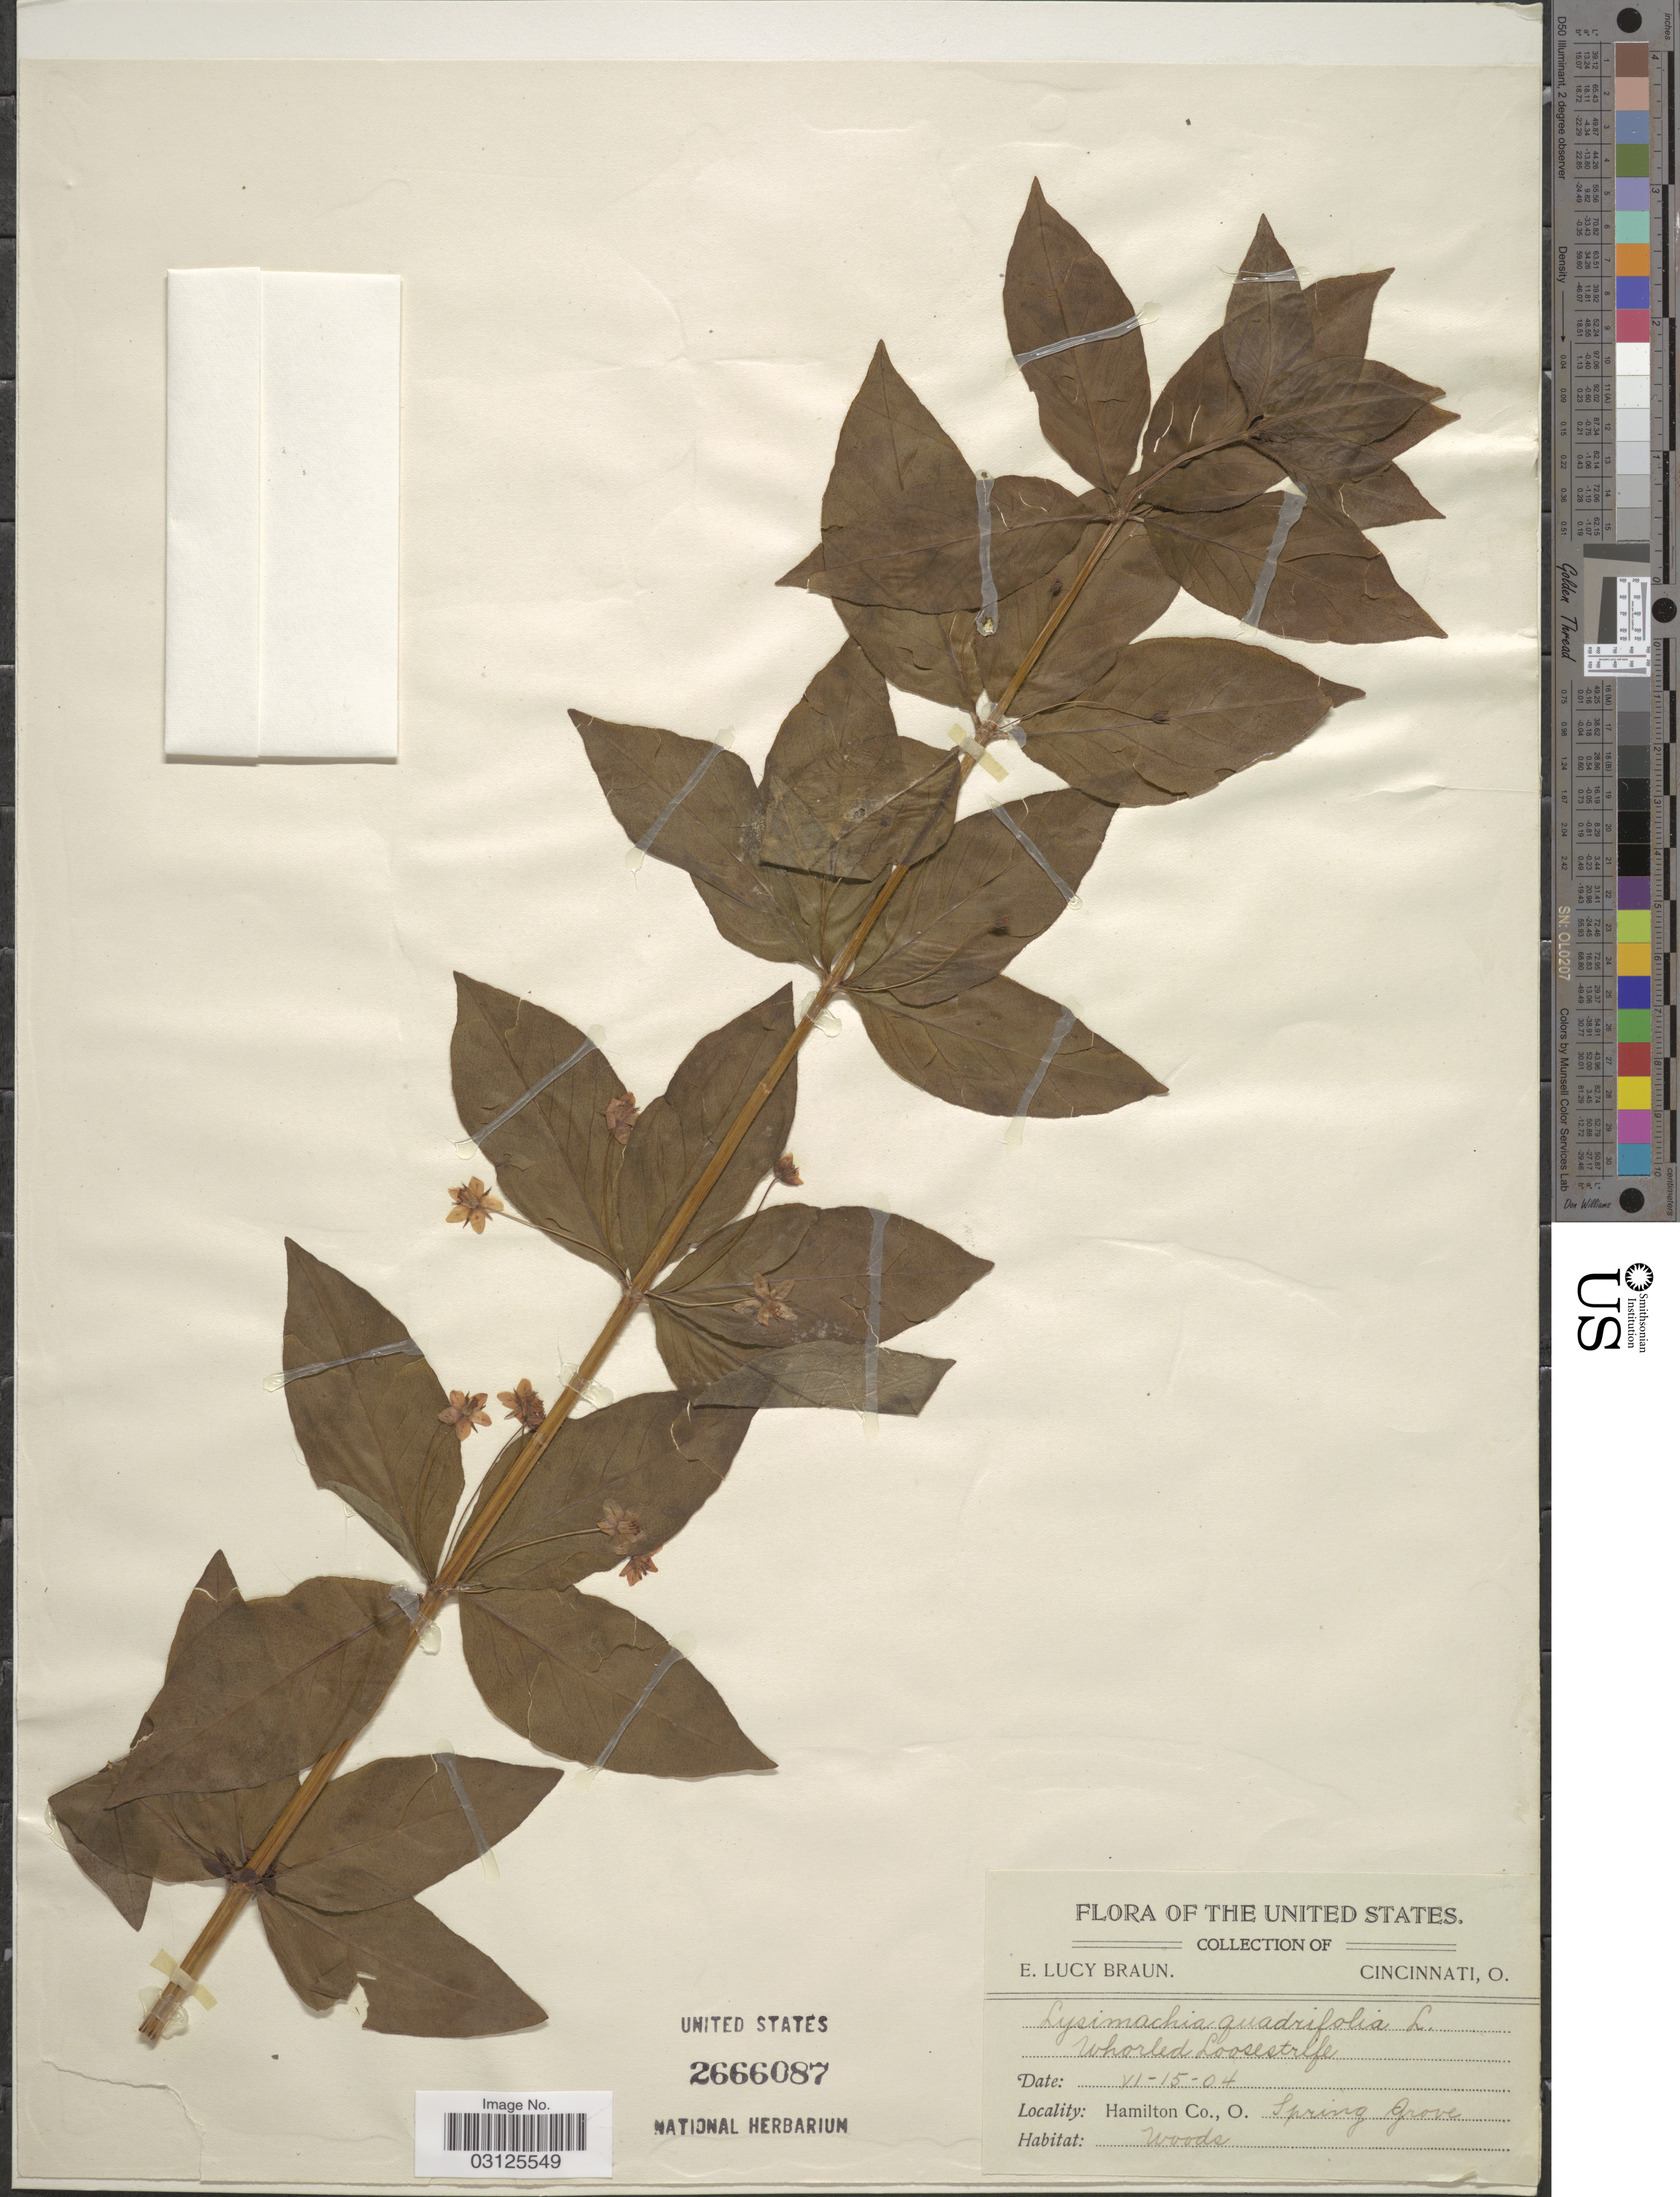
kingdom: Plantae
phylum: Tracheophyta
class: Magnoliopsida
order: Ericales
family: Primulaceae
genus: Lysimachia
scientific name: Lysimachia quadrifolia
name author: L.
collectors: E. L. Braun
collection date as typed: Transcribed d/m/y: 15/6/4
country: United States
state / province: Ohio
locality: Hamilton Co., Spring Grove.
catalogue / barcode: US 2666087